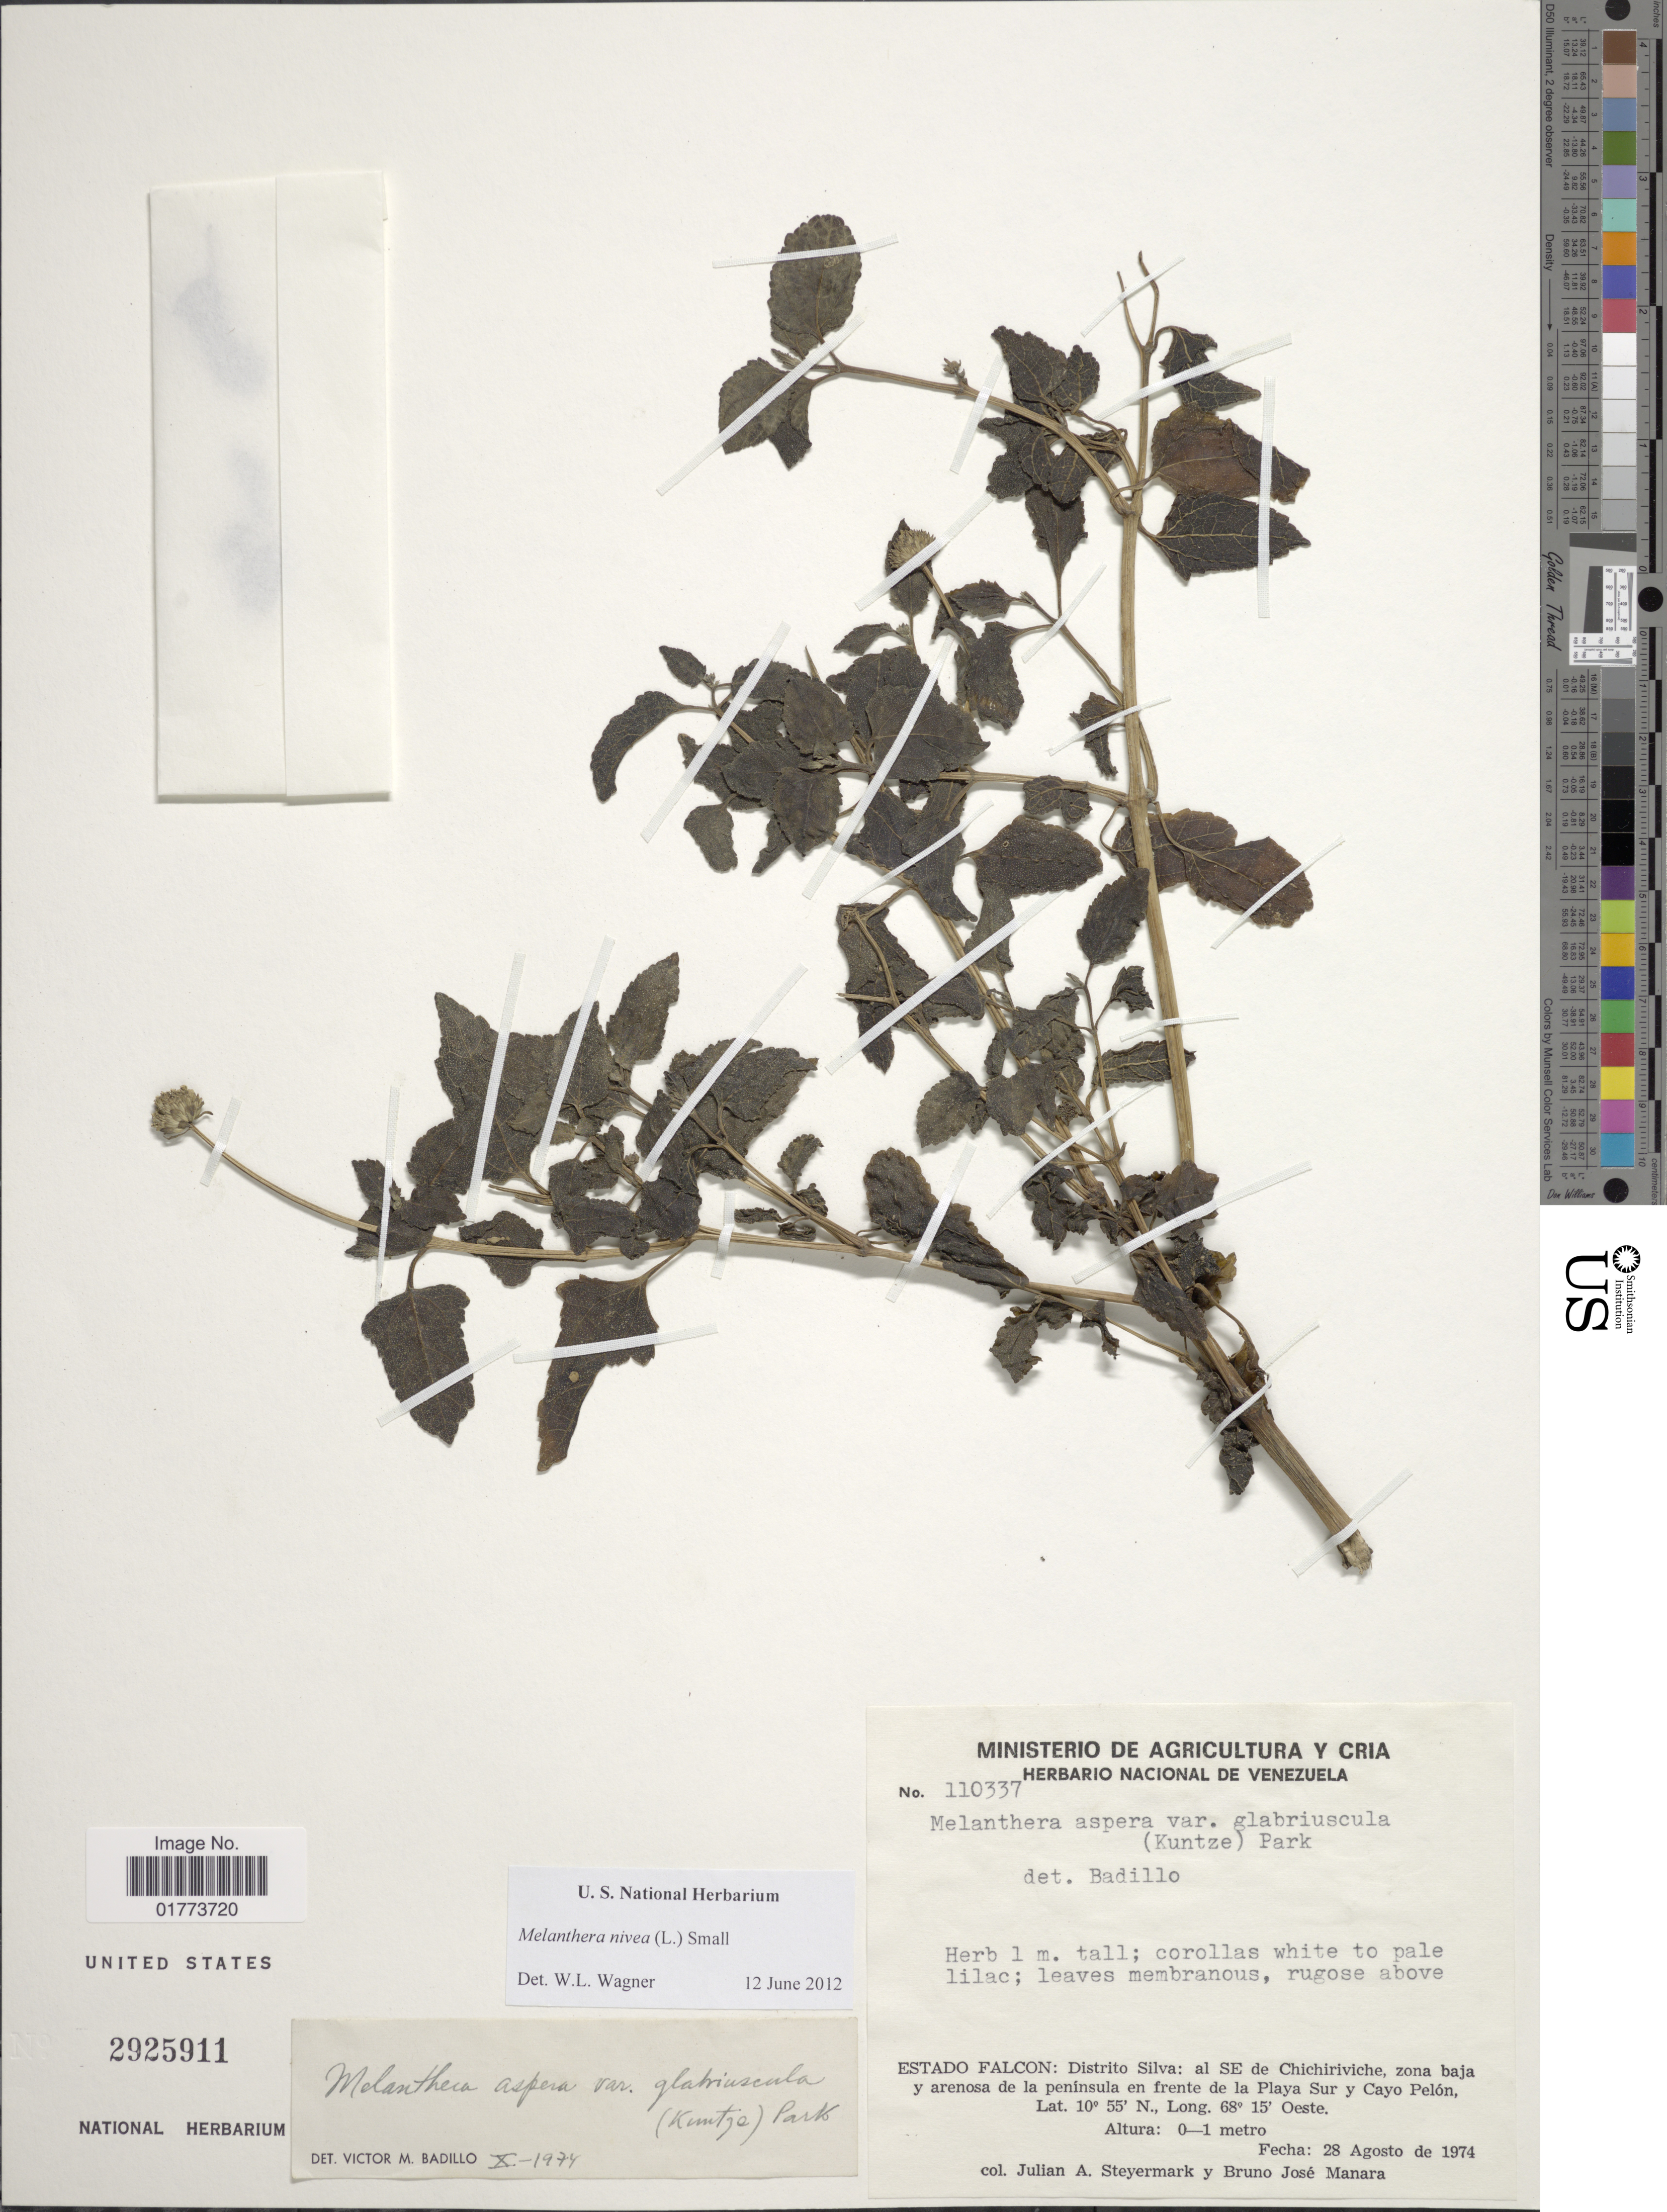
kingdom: Plantae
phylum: Tracheophyta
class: Magnoliopsida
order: Asterales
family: Asteraceae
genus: Melanthera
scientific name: Melanthera nivea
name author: (L.) Small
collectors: J. Steyermark & B. Manara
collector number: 110337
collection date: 1974-08-28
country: Venezuela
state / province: Falcón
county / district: Silva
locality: Estado Falcon: Distrito Silva: al SE de Chichiriviche, zona baja y arenosa de la peninsula en frente de la Playa Sur y Cayo Pelon,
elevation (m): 0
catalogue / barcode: US 2925911